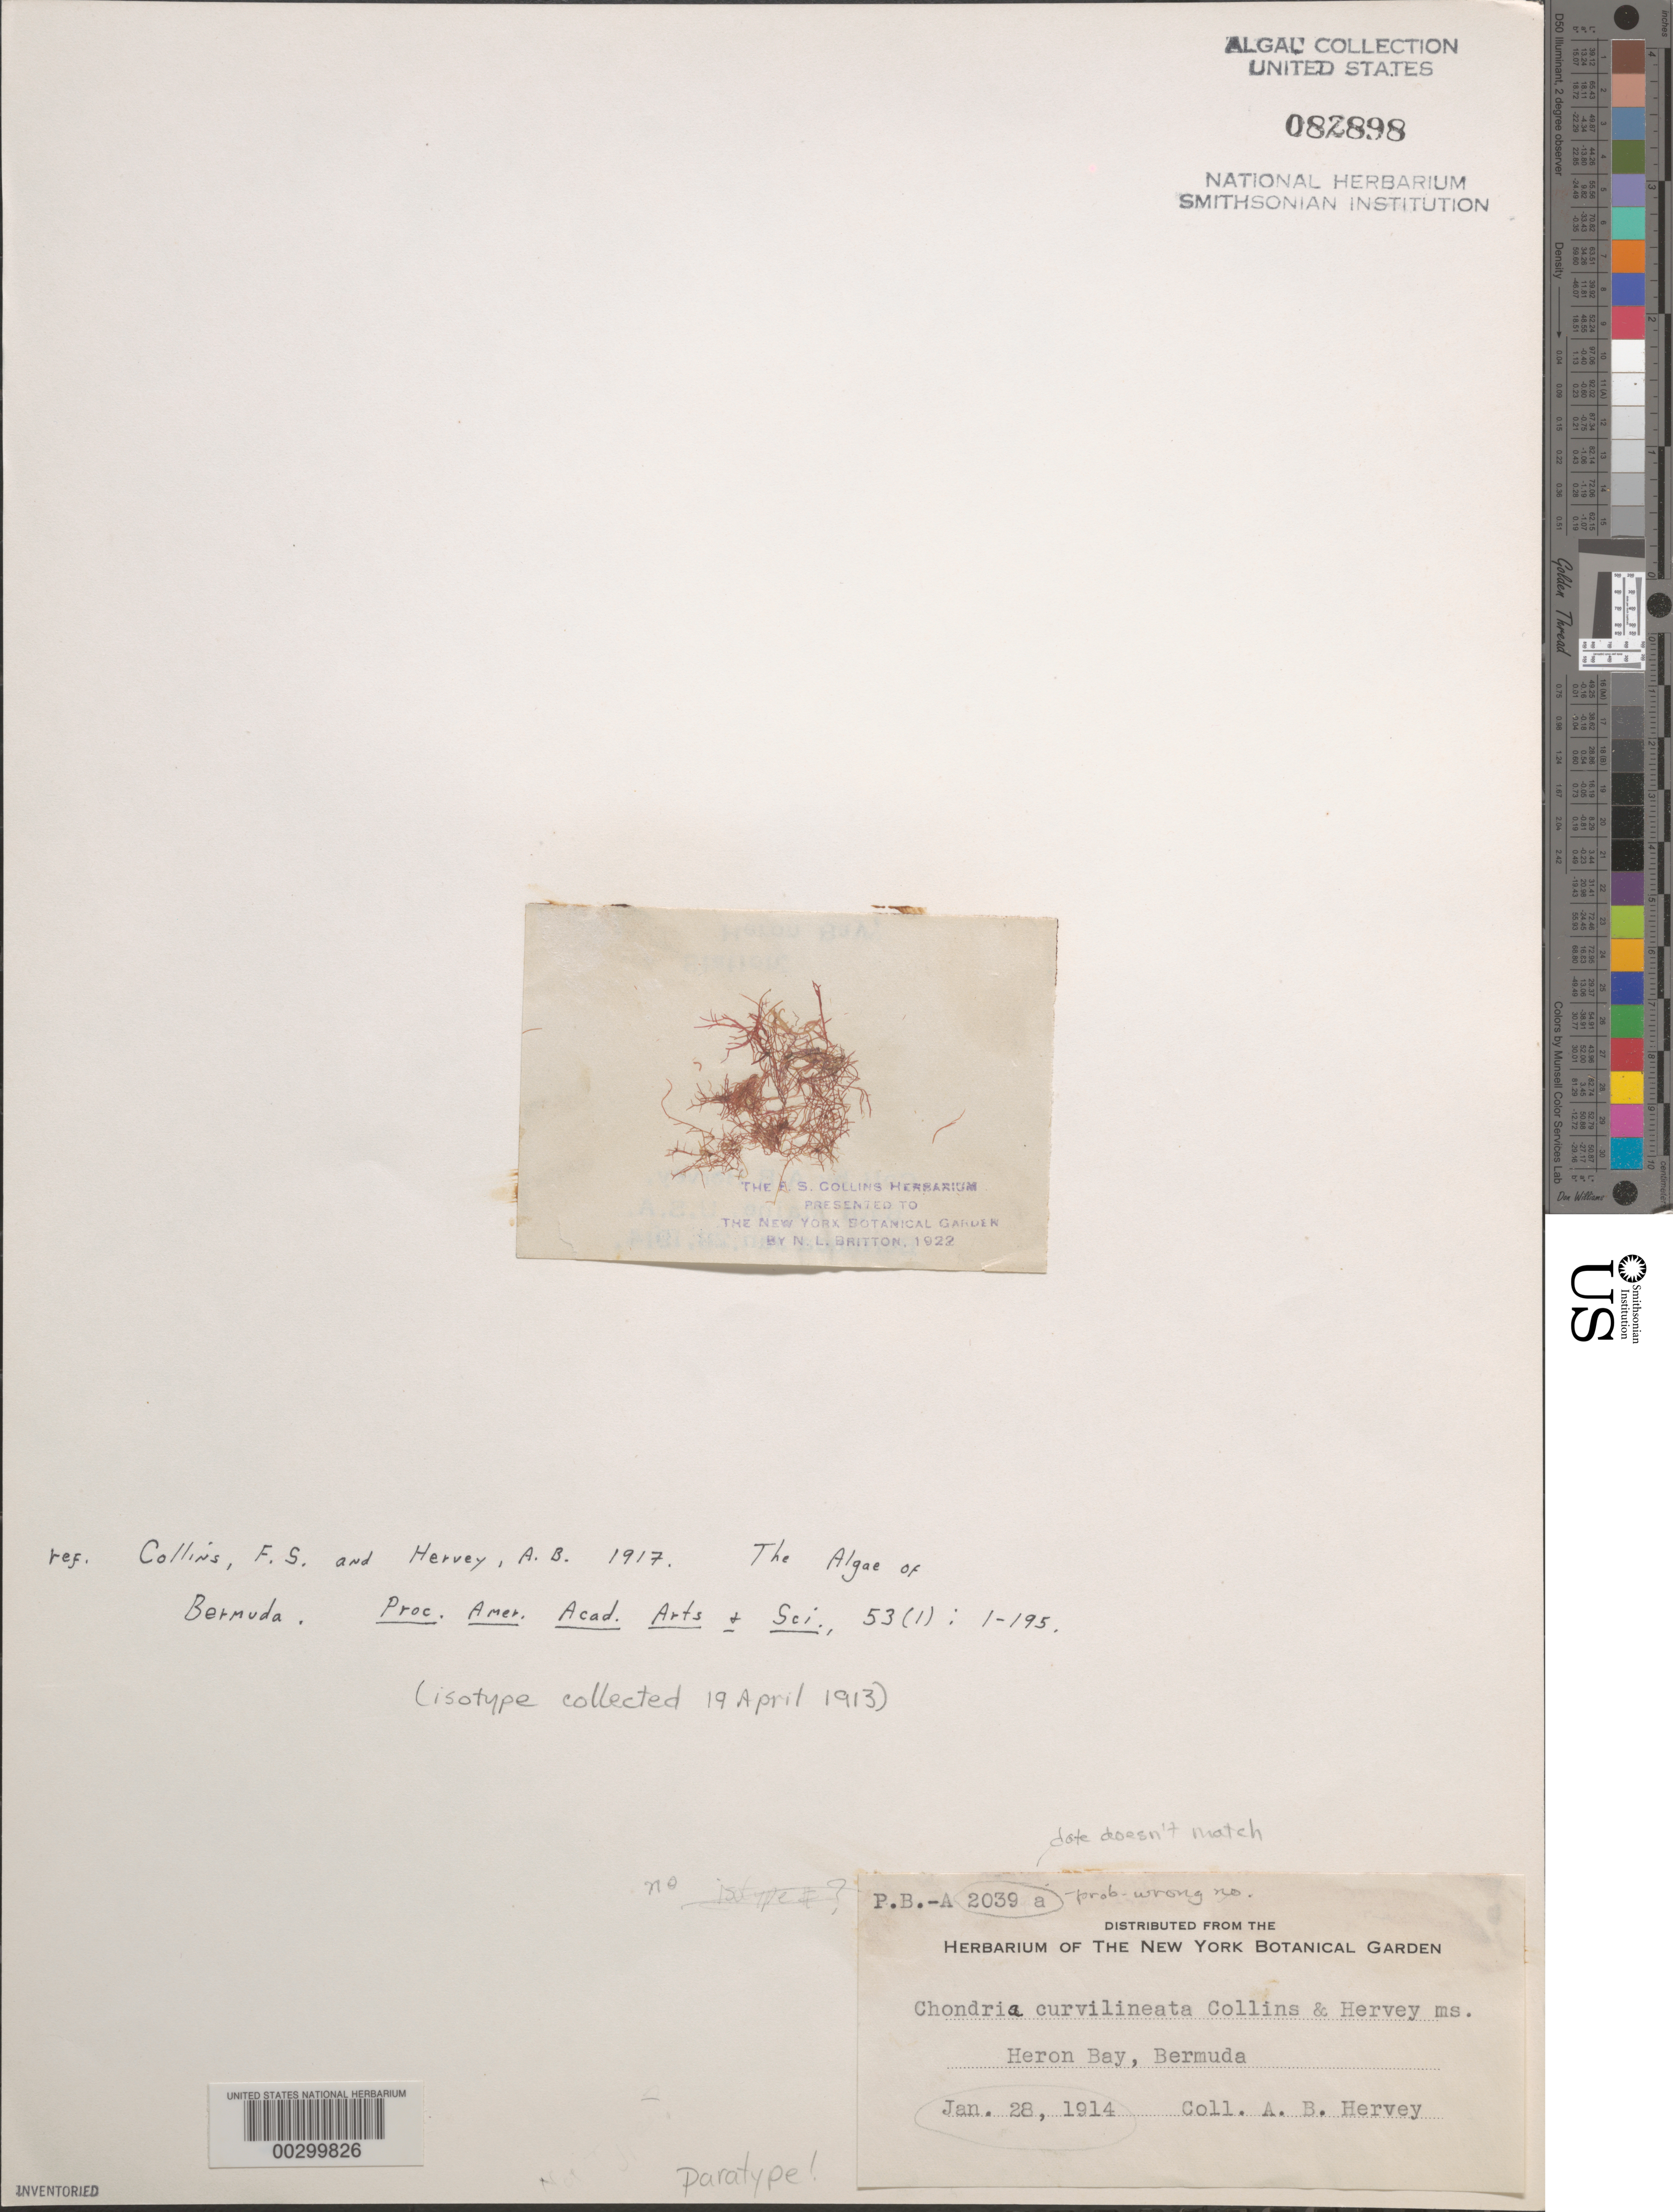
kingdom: Plantae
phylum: Rhodophyta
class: Florideophyceae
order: Ceramiales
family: Rhodomelaceae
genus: Chondria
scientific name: Chondria curvilineata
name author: Collins & Herv.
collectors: A. B. Hervey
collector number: PB-A 2039a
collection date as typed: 28 Jan 1914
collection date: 1914-01-28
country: Bermuda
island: Bermuda Island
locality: Heron Bay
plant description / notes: Collins, Holden & Setchell, Phycotheca Boreali-Americana; paratype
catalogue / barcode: US 82898